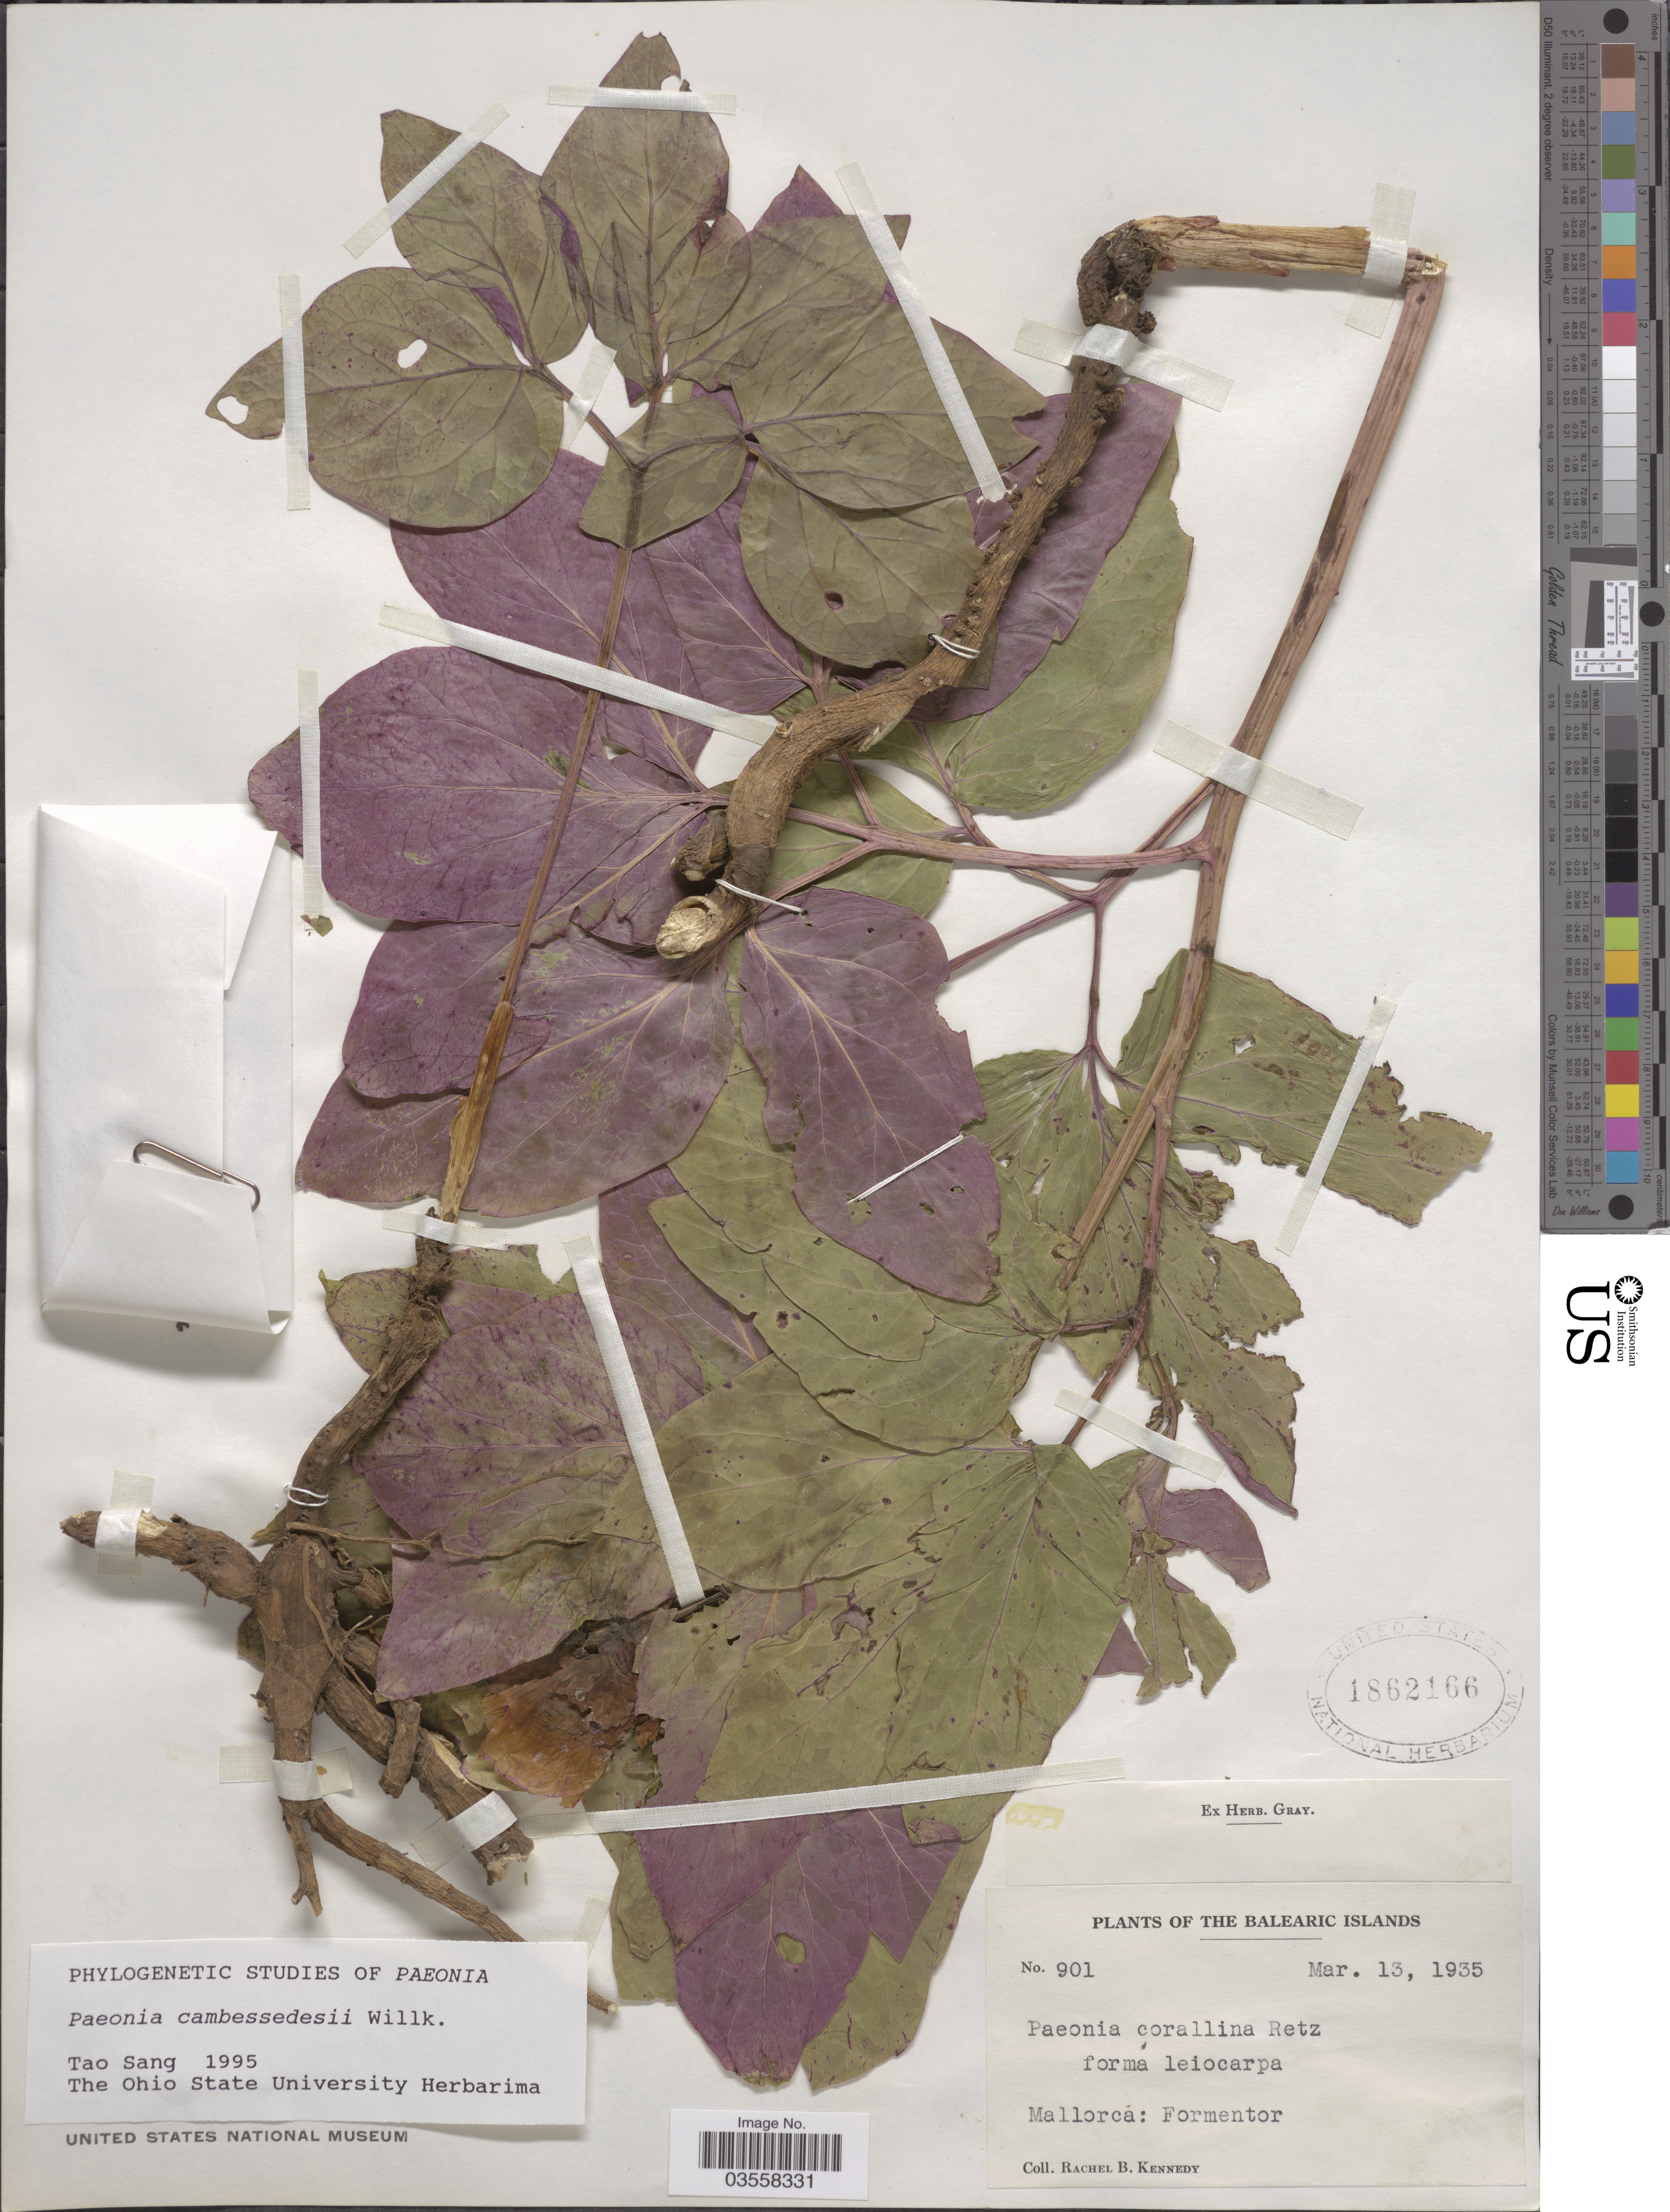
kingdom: Plantae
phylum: Tracheophyta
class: Magnoliopsida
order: Saxifragales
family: Paeoniaceae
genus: Paeonia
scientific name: Paeonia cambessedesii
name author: (Willk.) Willk.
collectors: Kennedy, R.B.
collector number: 901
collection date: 1935-03-13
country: Spain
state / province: Islas Baleares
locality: The Balearic Islands. Mallorca: Formentor.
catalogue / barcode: US 1862166